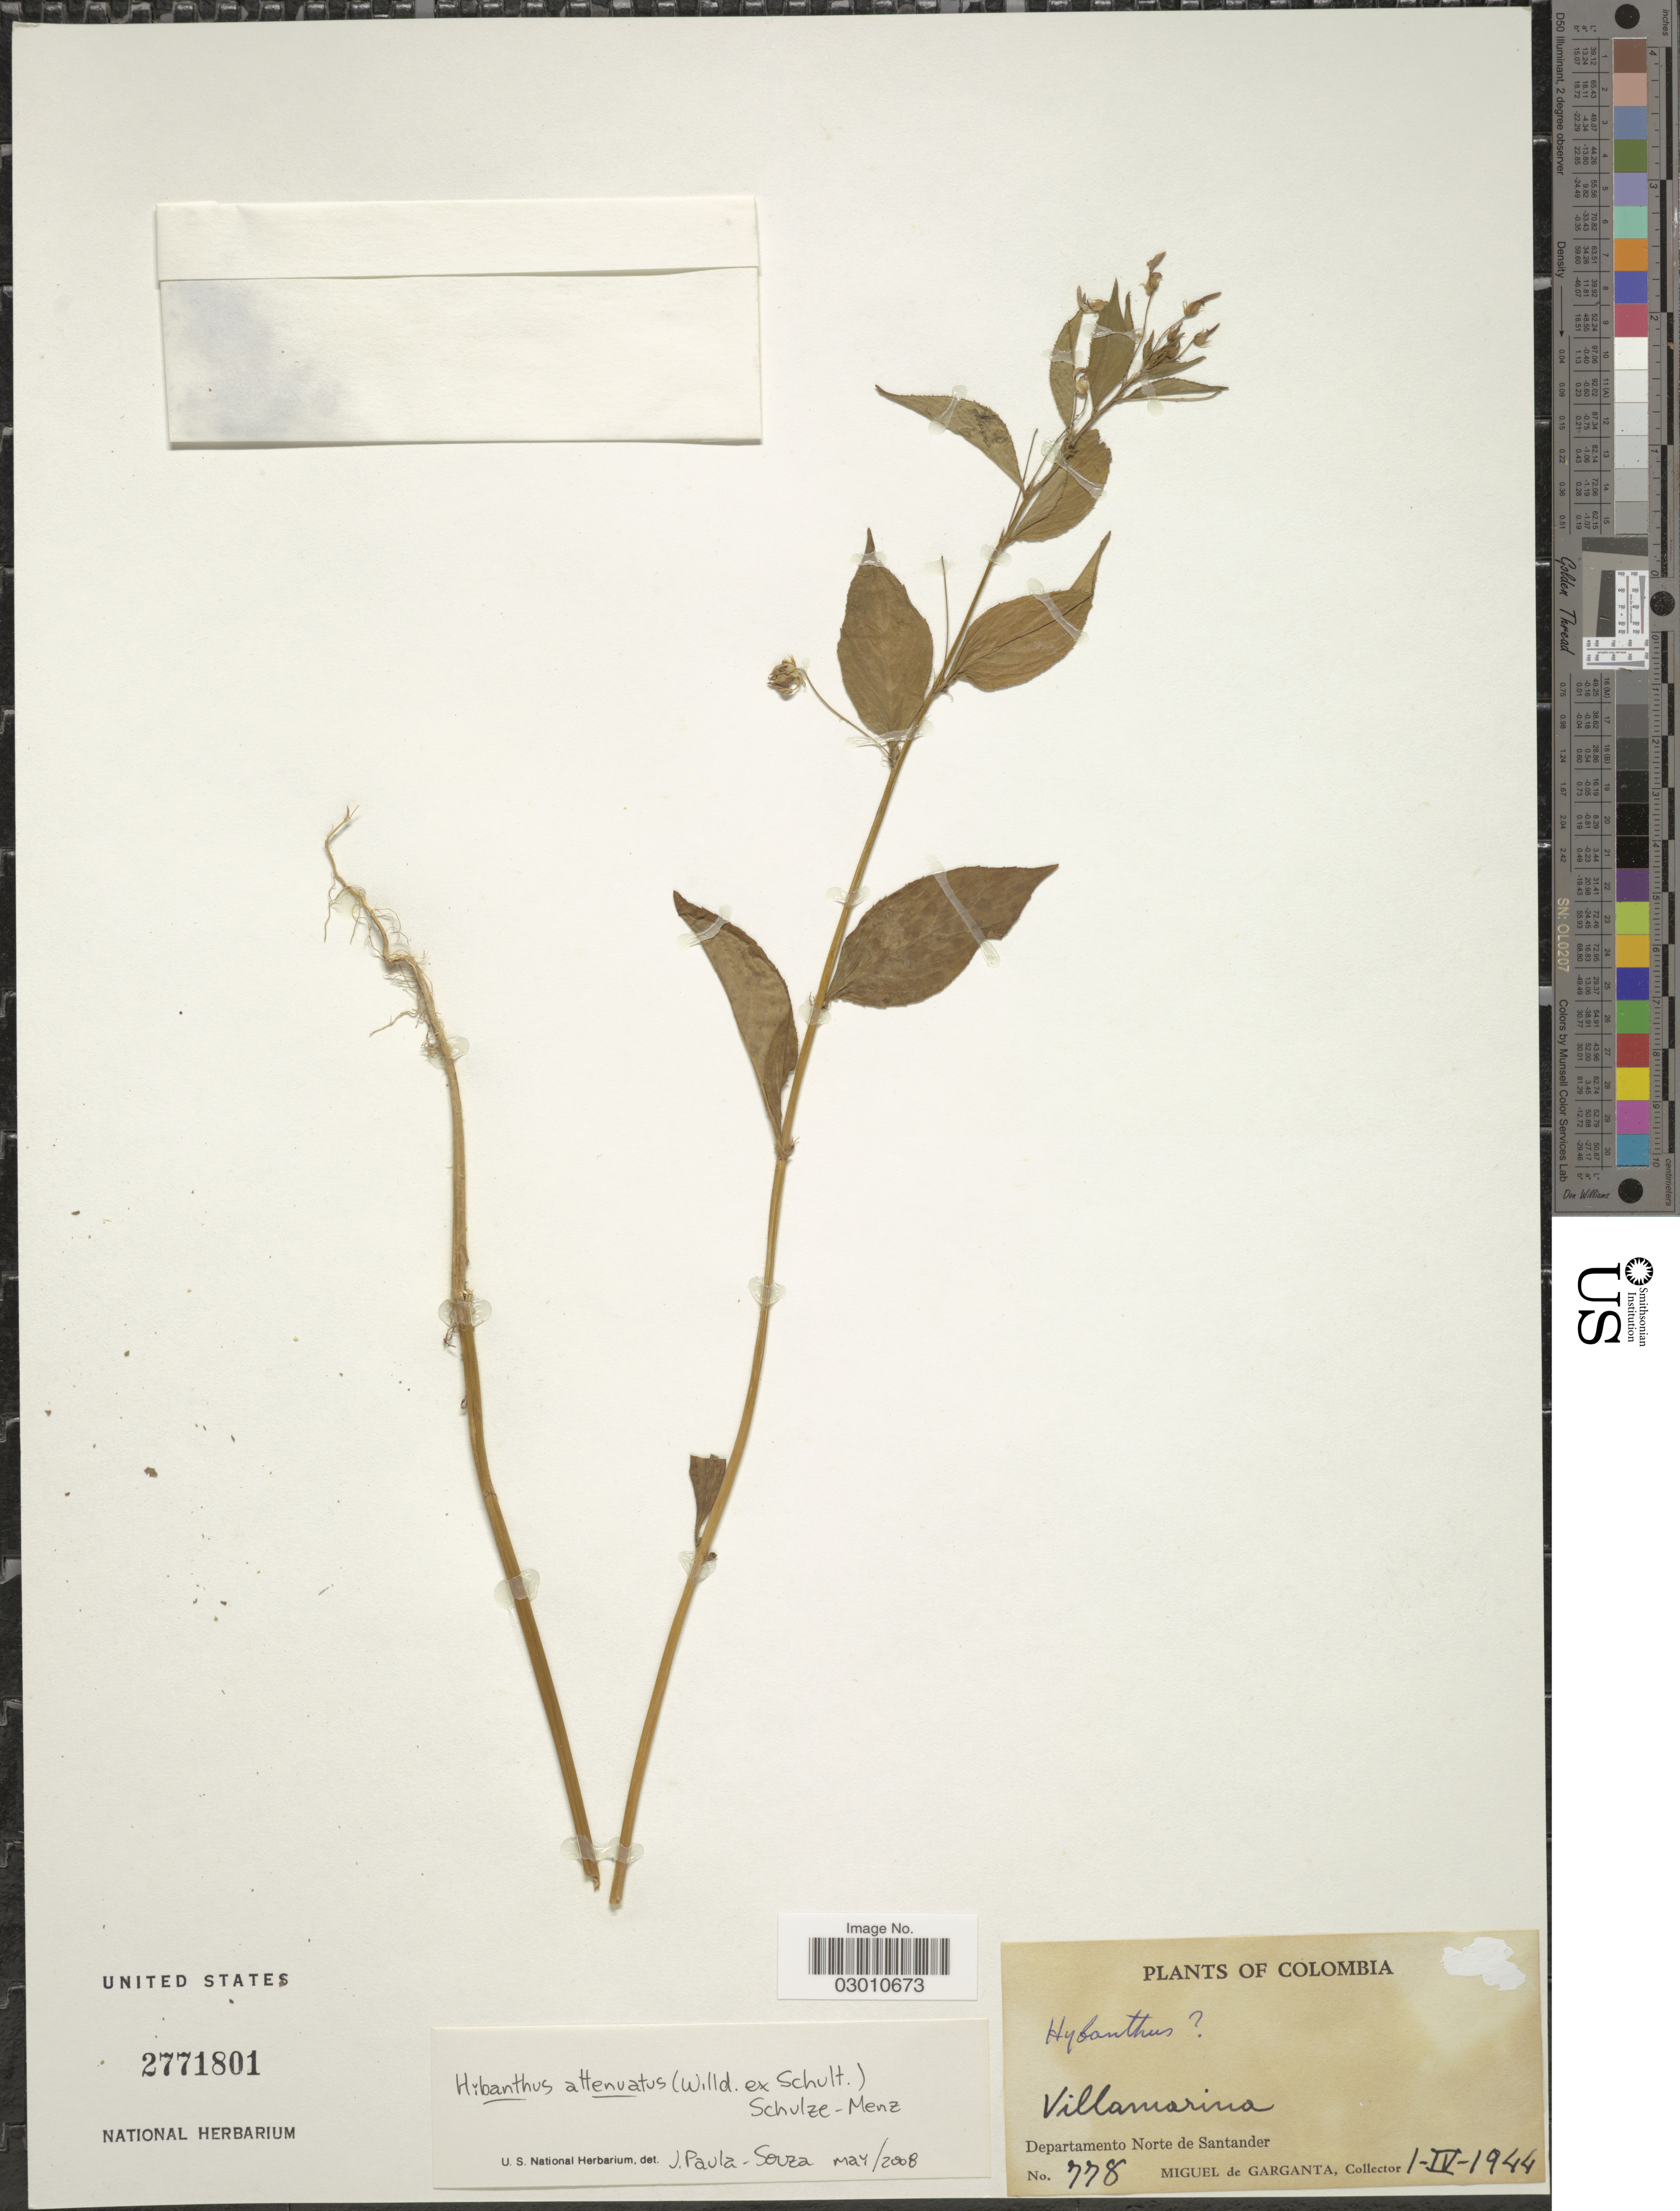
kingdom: Plantae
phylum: Tracheophyta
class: Magnoliopsida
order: Malpighiales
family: Violaceae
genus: Pombalia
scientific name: Pombalia attenuata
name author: (Humb. & Bonpl. ex Willd.) Paula-Souza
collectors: M. Garganta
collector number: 778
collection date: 1944-04-01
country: Colombia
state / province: Norte de Santander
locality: Villamarina. Departamento Norte de Santander.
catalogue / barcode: US 2771801